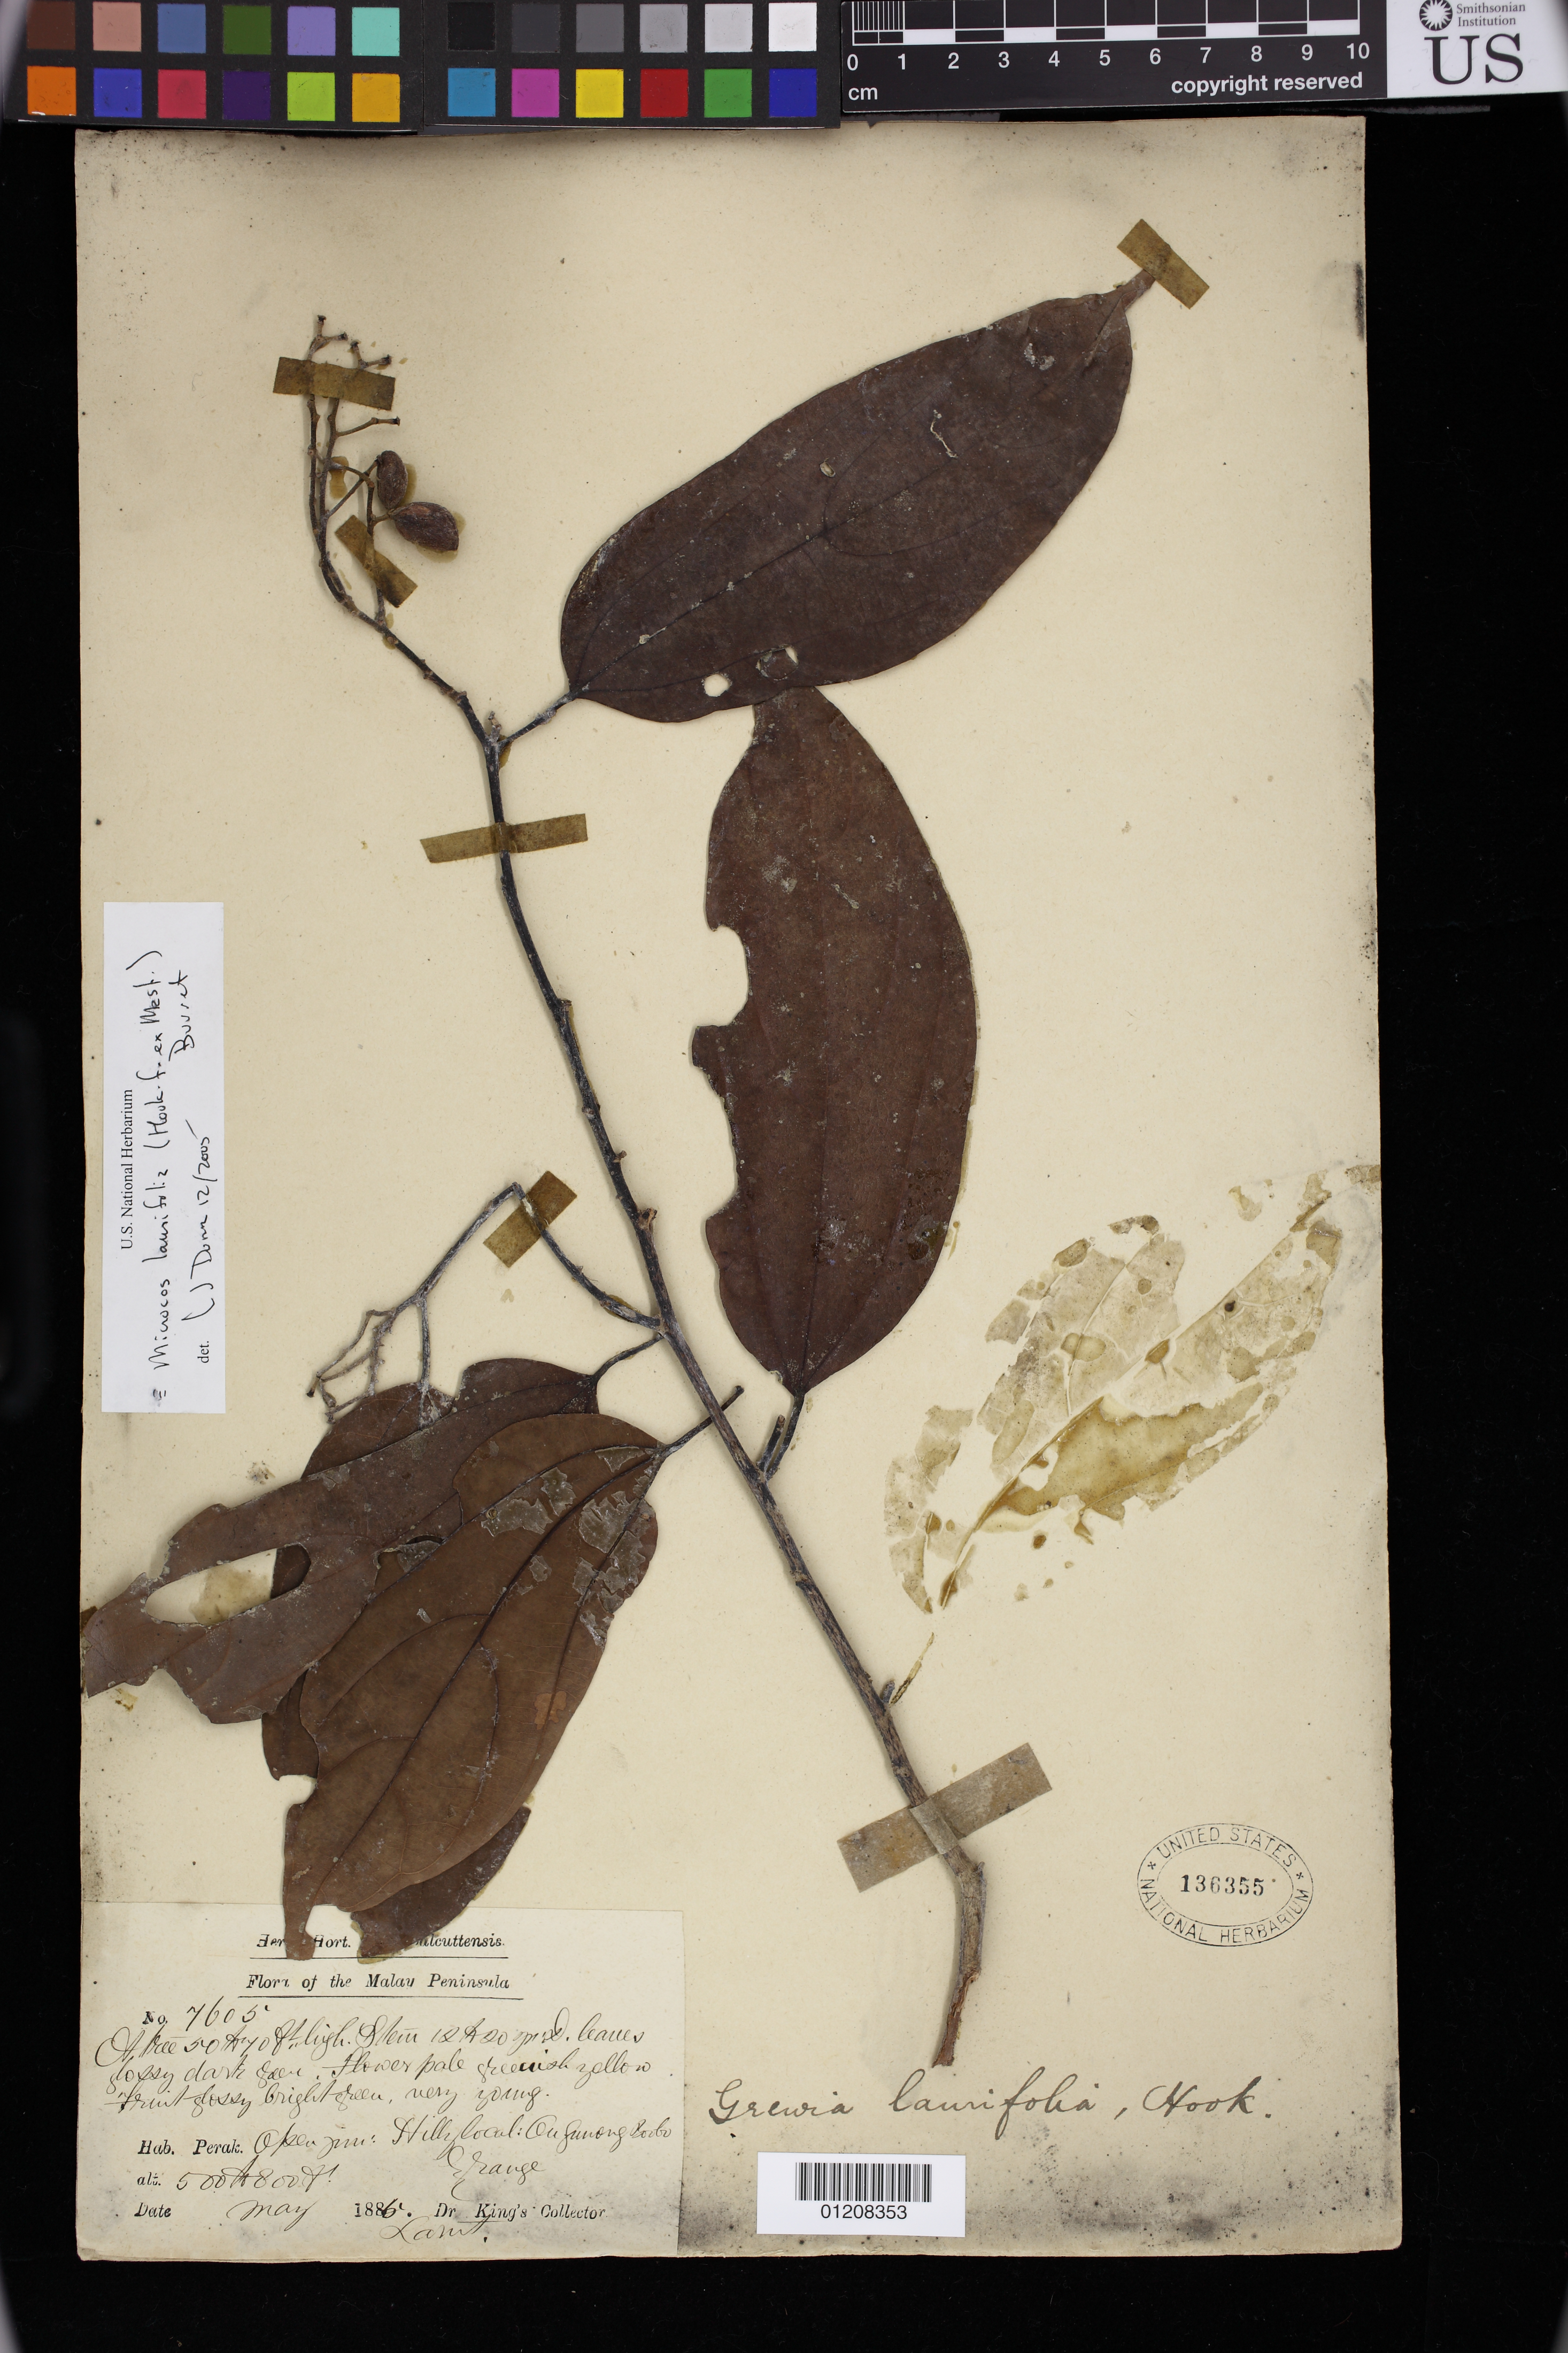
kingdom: Plantae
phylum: Tracheophyta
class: Magnoliopsida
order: Malvales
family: Malvaceae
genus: Microcos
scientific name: Microcos laurifolia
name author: Burret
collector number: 7605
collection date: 1886-05-01/1886-05-31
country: Malaysia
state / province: Perak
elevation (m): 152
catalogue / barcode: US 136355